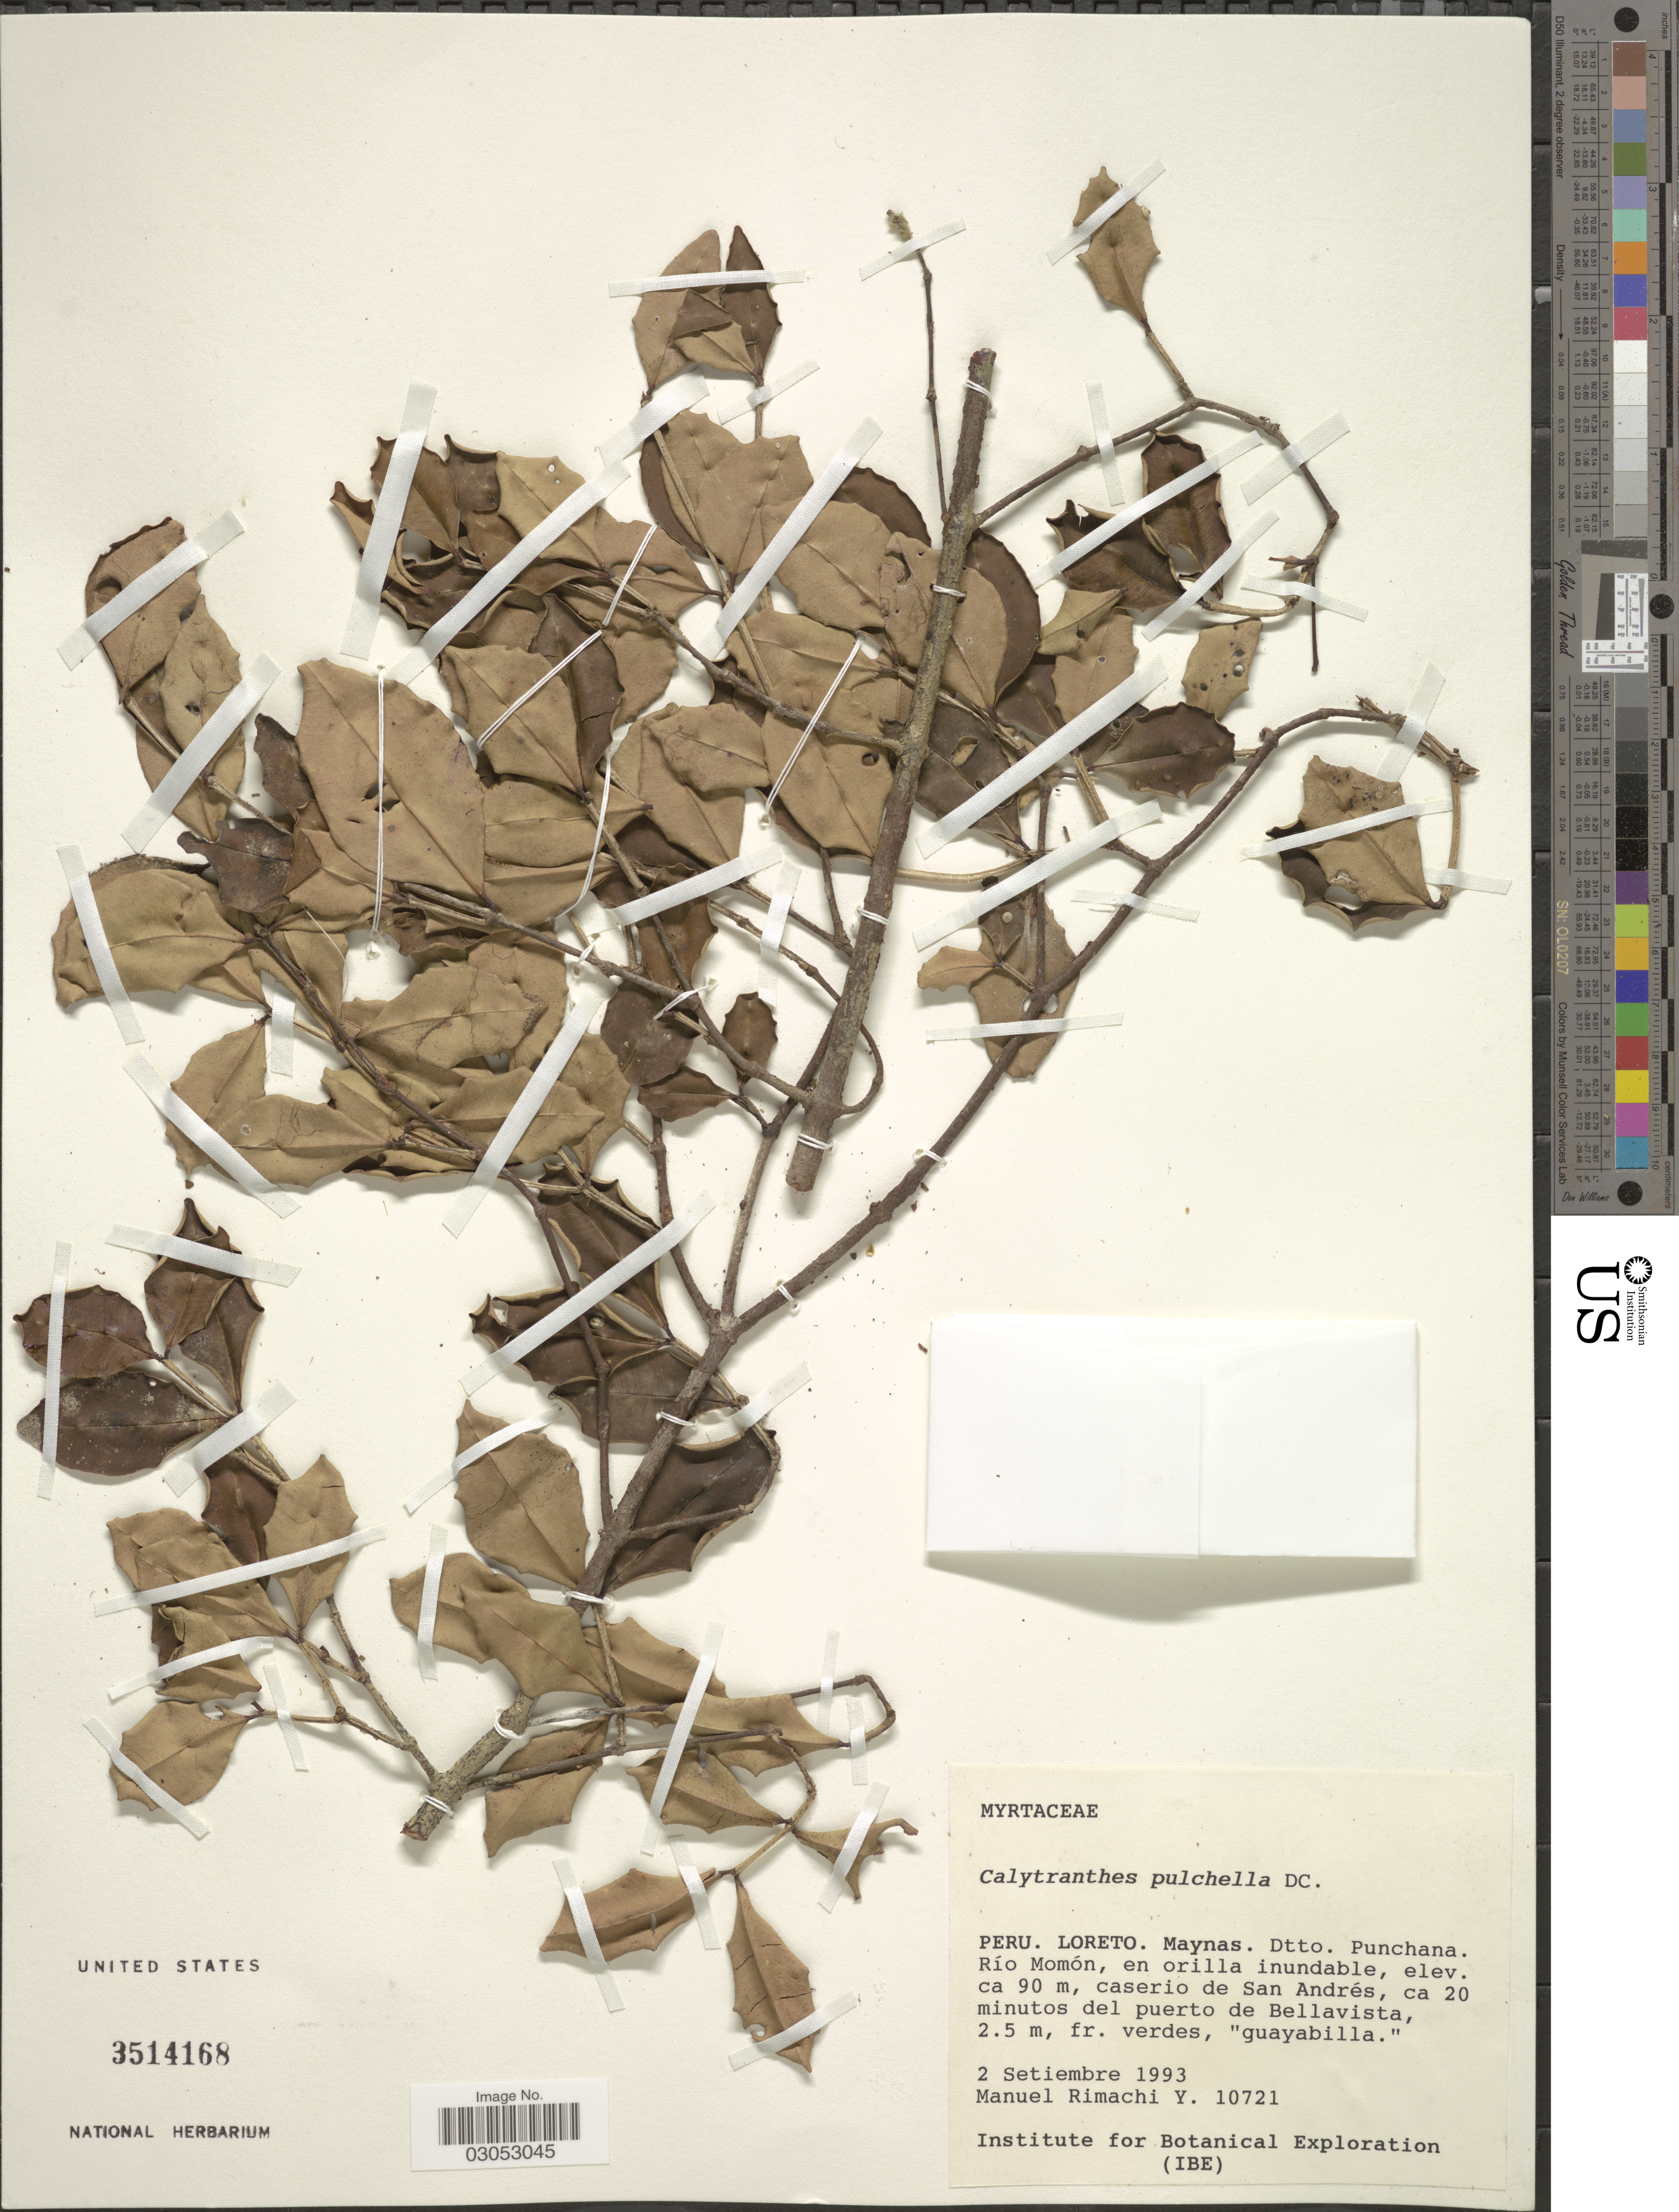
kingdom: Plantae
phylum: Tracheophyta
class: Magnoliopsida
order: Myrtales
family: Myrtaceae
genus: Myrcia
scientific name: Myrcia pulchella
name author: (DC.) A.R. Lourenço & E. Lucas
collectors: M. Rimachi Y.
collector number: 10721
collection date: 1993-09-02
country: Peru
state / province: Loreto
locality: Maynas. Dtto. Punchana. Río Momón, en orilla inundable, caserio de San Andrés, ca 20 minutos del puerto de Bellavista.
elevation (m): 90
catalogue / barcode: US 3514168